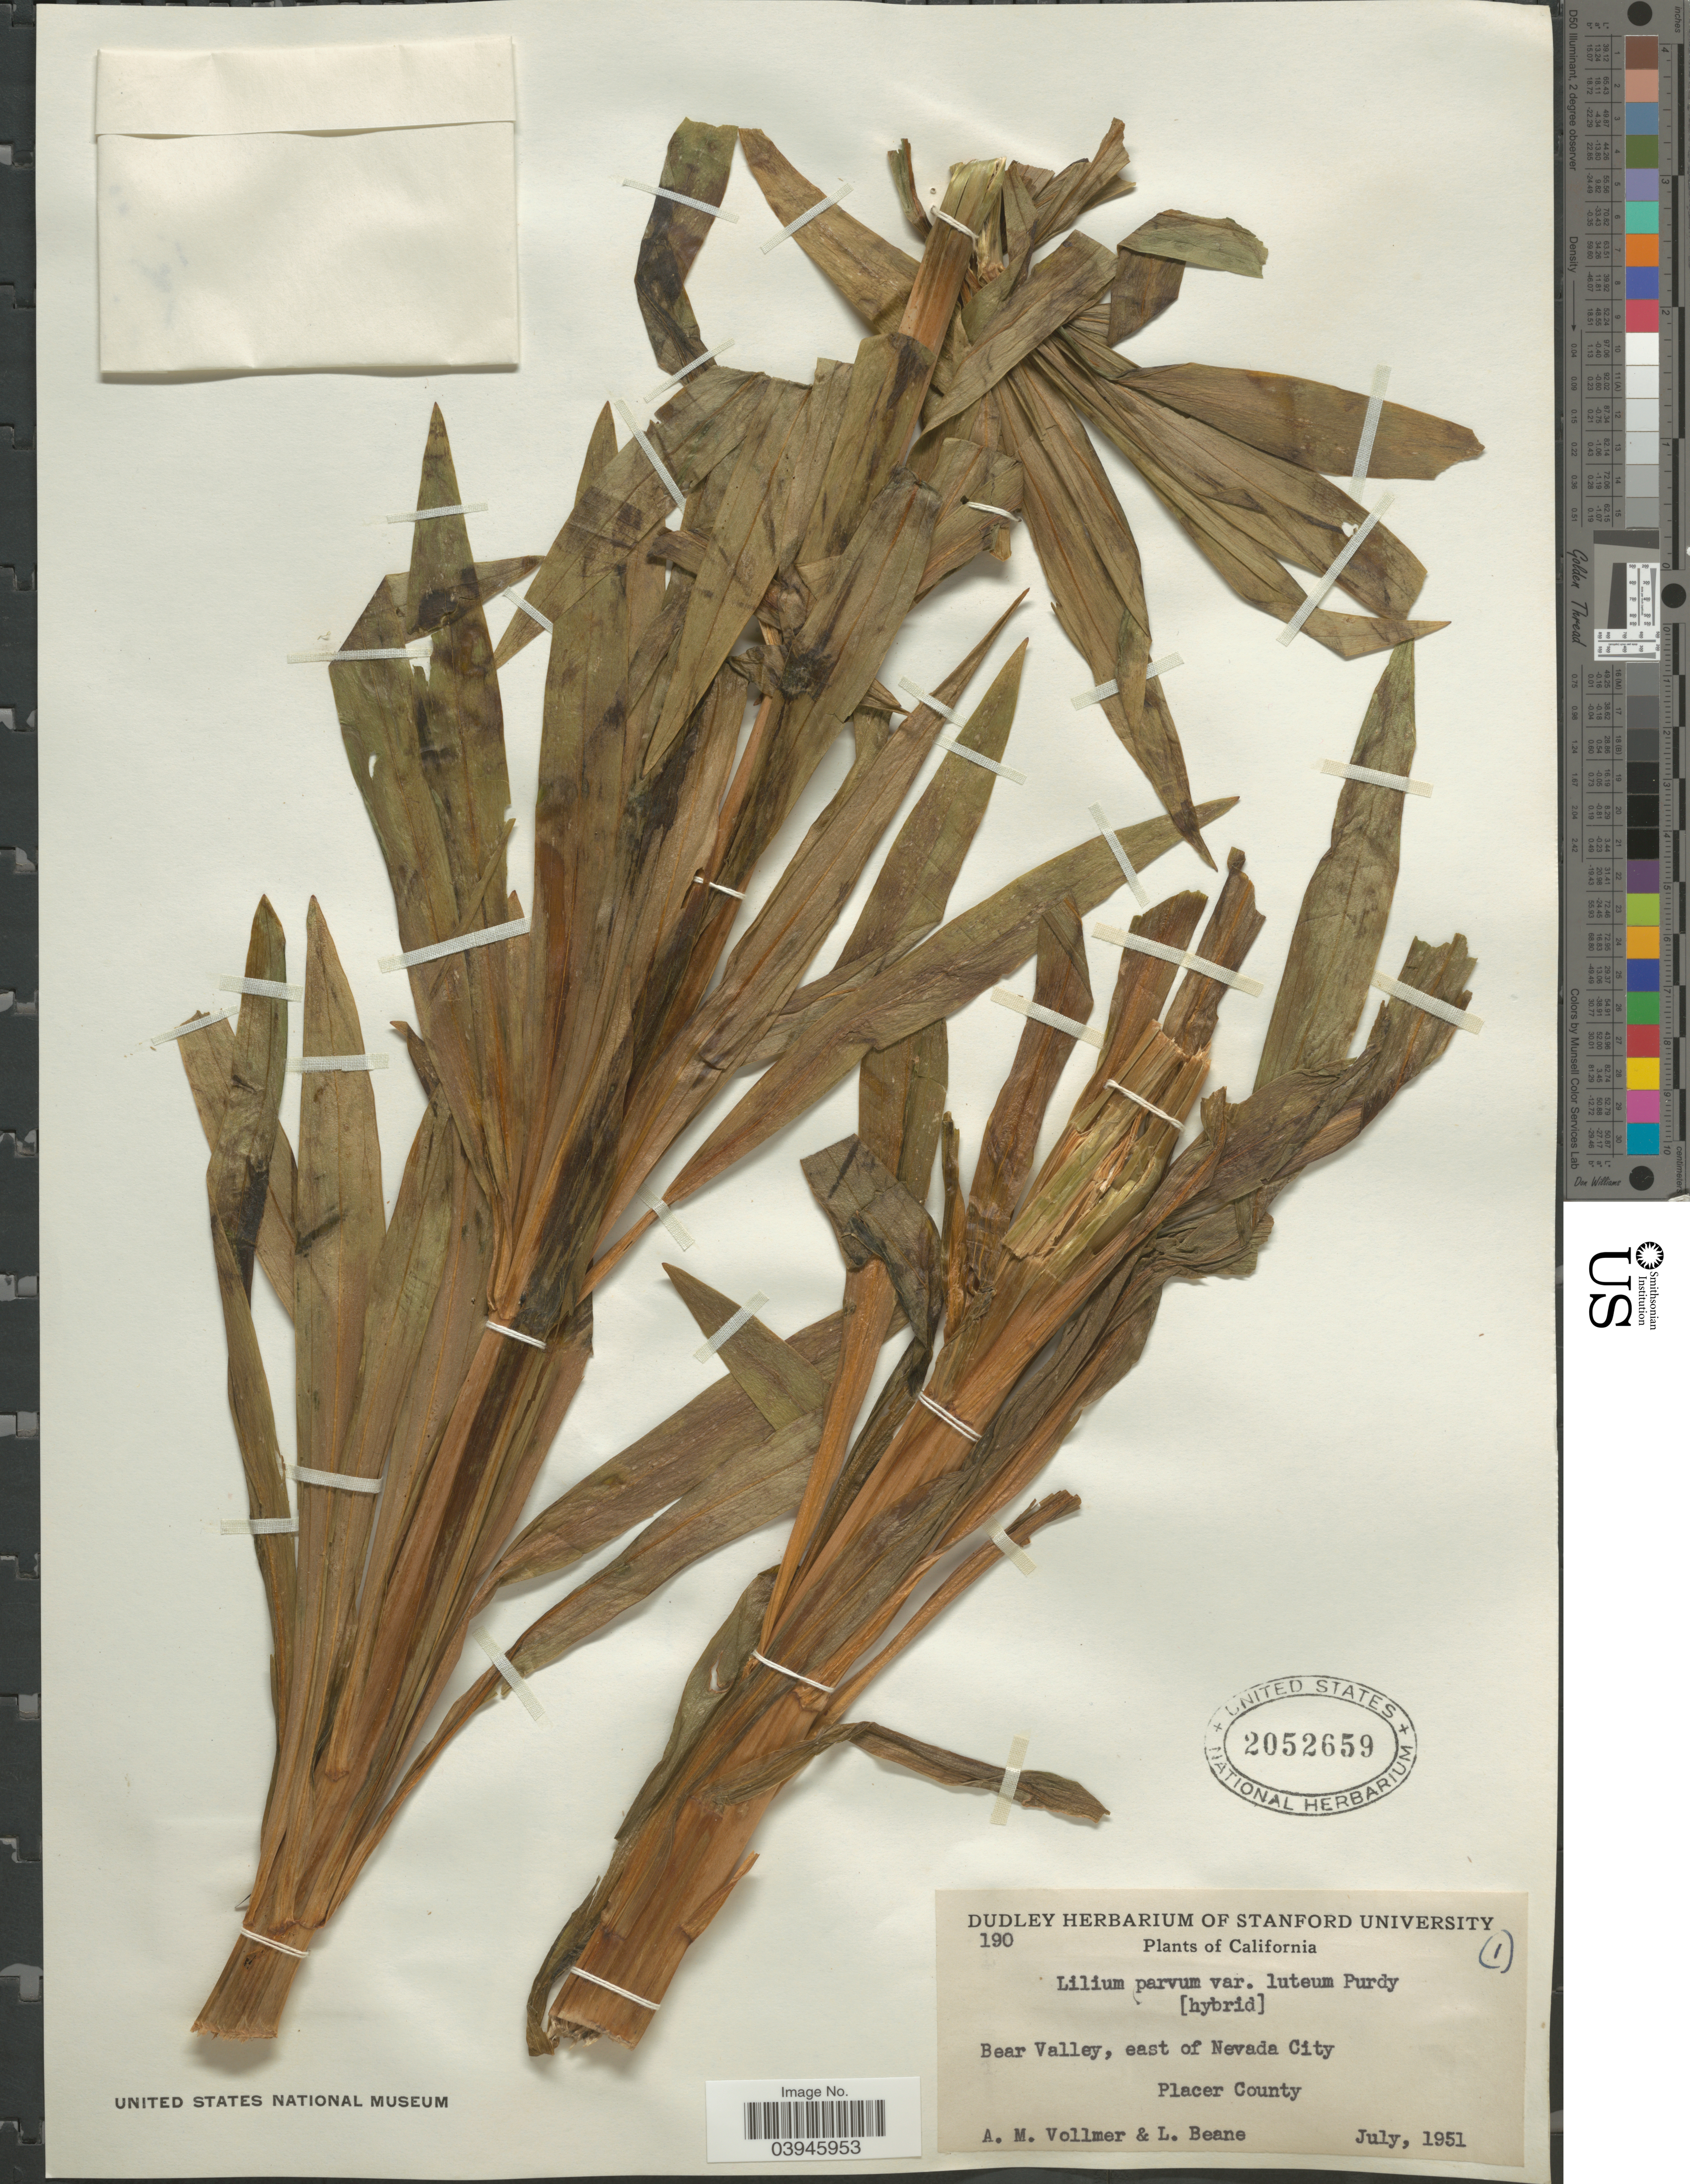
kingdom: Plantae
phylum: Tracheophyta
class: Liliopsida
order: Liliales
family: Liliaceae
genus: Lilium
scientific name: Lilium pardalinum subsp. pardalinum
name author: Kellogg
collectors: A. Vollmer & L. Beane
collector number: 190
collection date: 1951-07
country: United States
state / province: California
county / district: Placer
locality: Bear Valley, east of Nevada City. Placer County.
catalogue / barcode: US 2052659